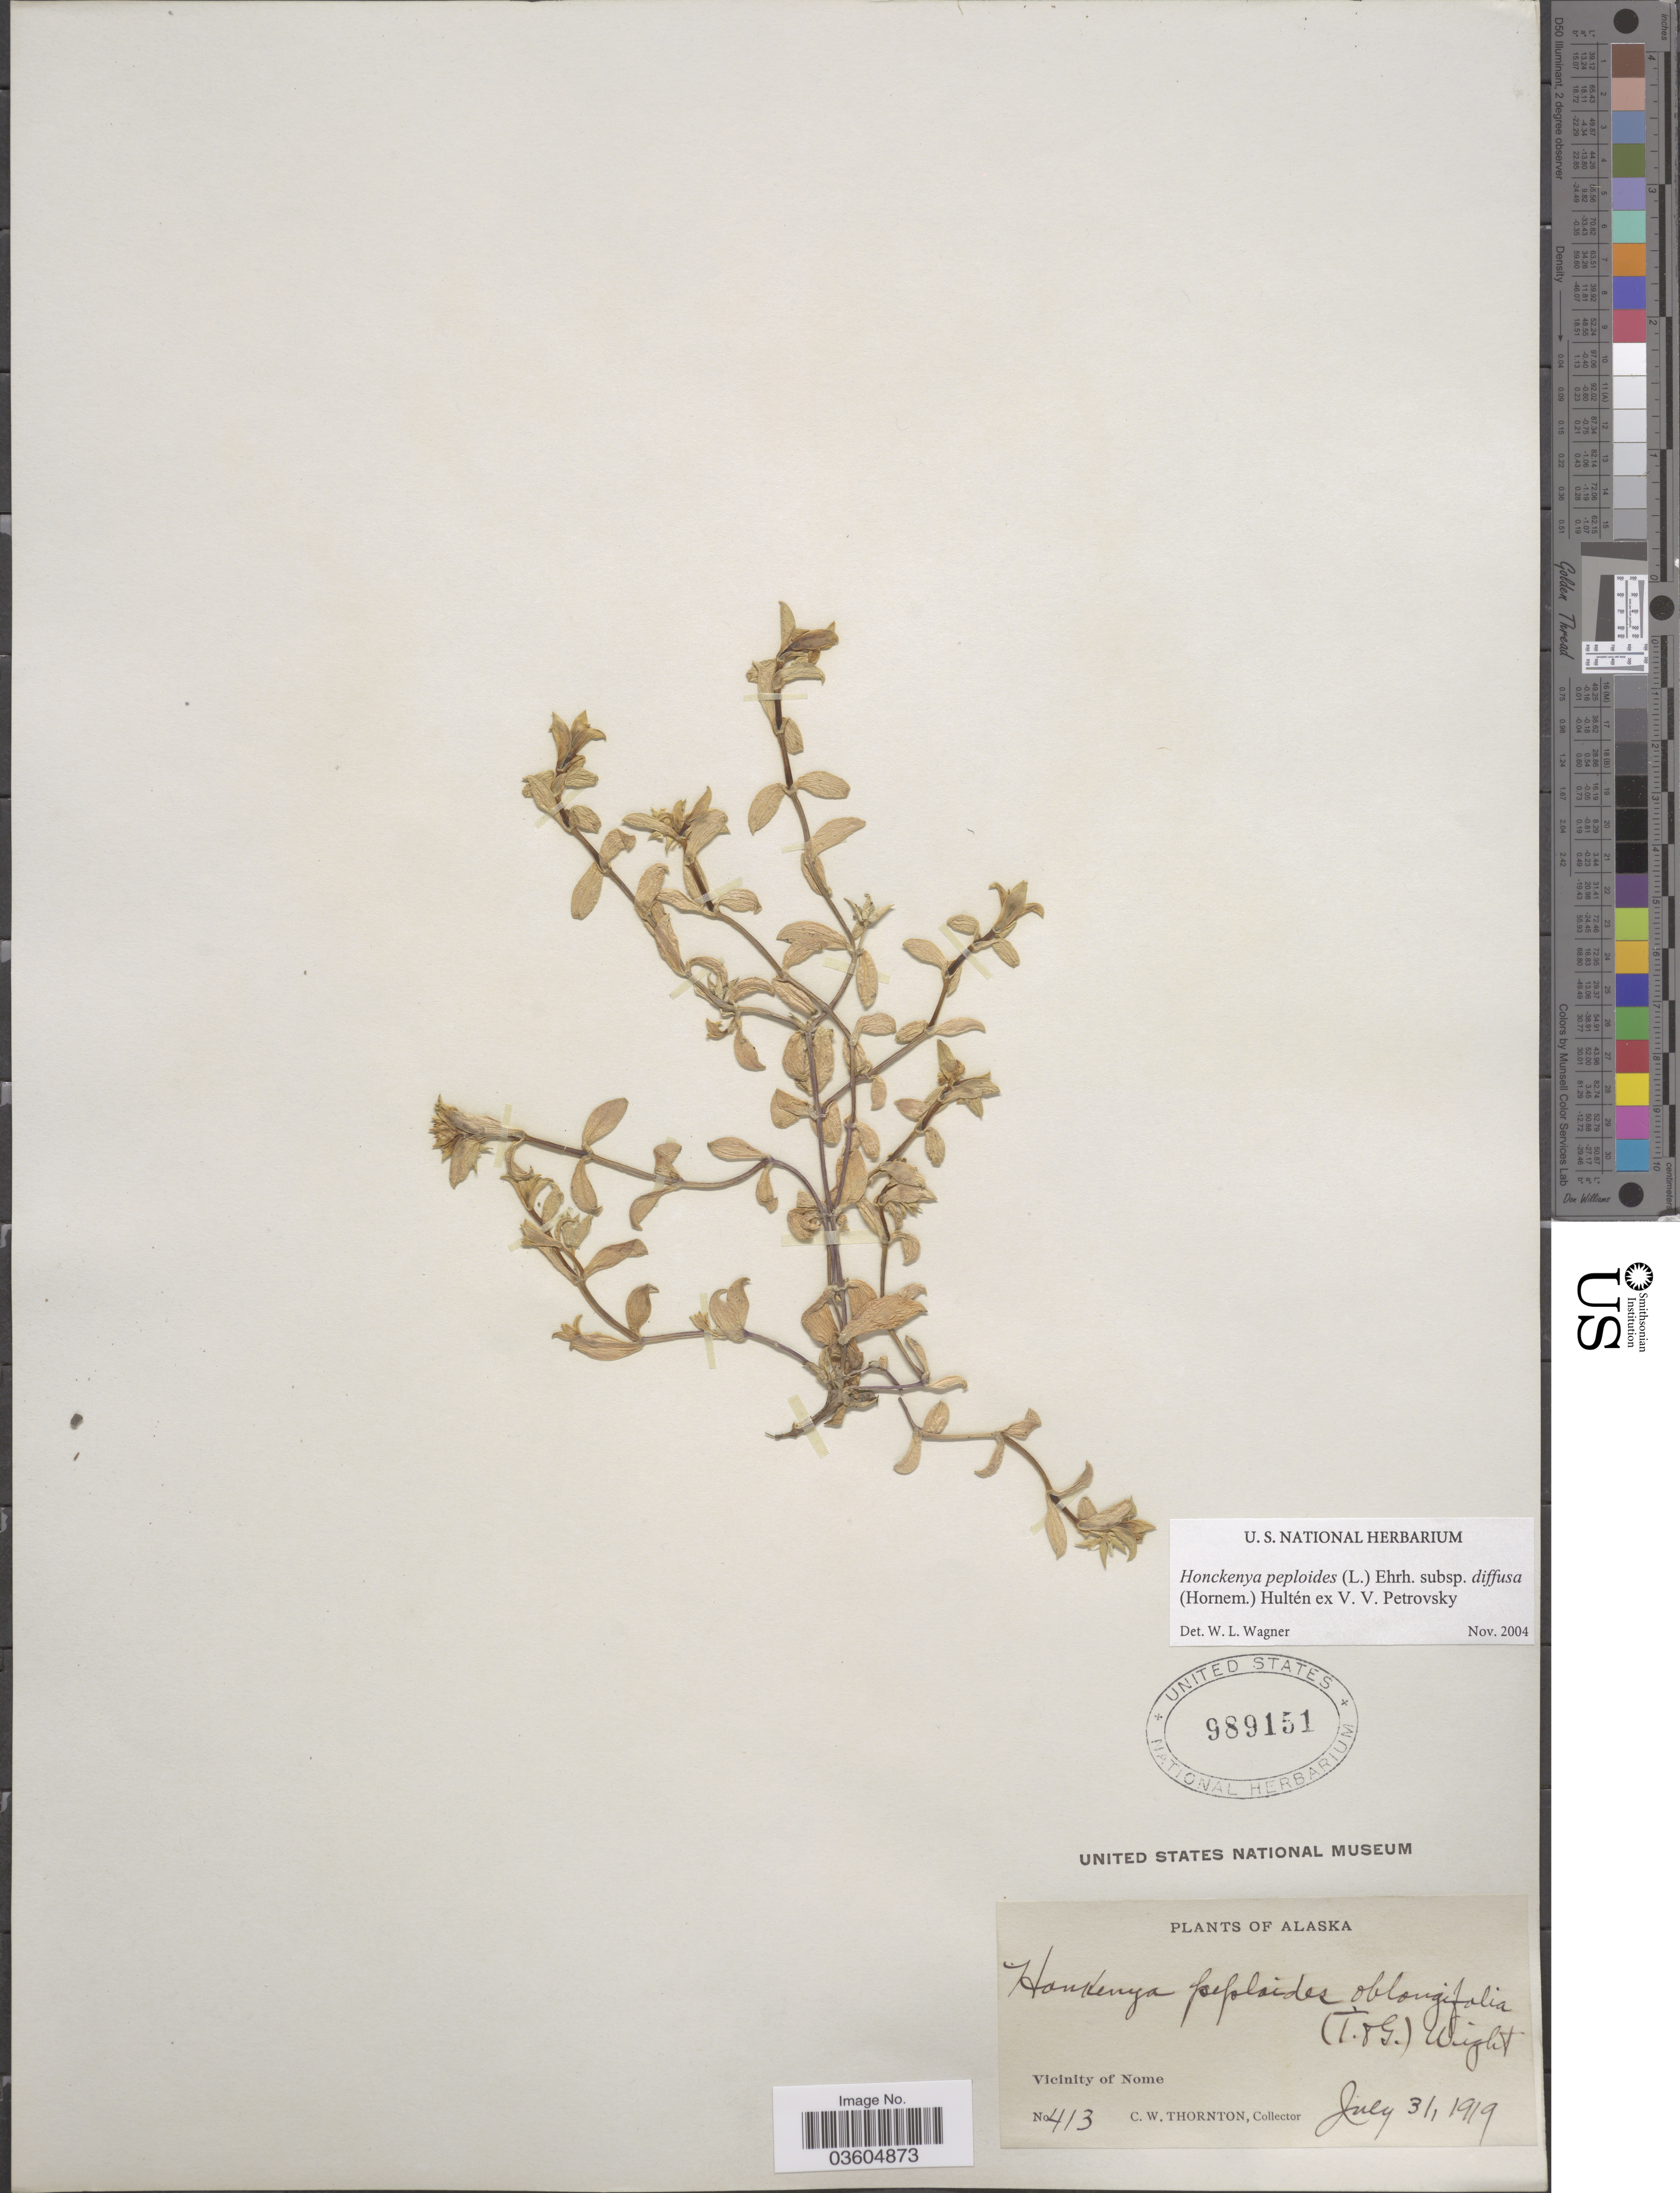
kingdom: Plantae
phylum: Tracheophyta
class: Magnoliopsida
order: Caryophyllales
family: Caryophyllaceae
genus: Honckenya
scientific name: Honckenya peploides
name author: (L.) Ehrh.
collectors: C. Thornton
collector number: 413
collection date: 1919-07-31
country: United States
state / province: Alaska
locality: Vicinity of Nome.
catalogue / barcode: US 989151